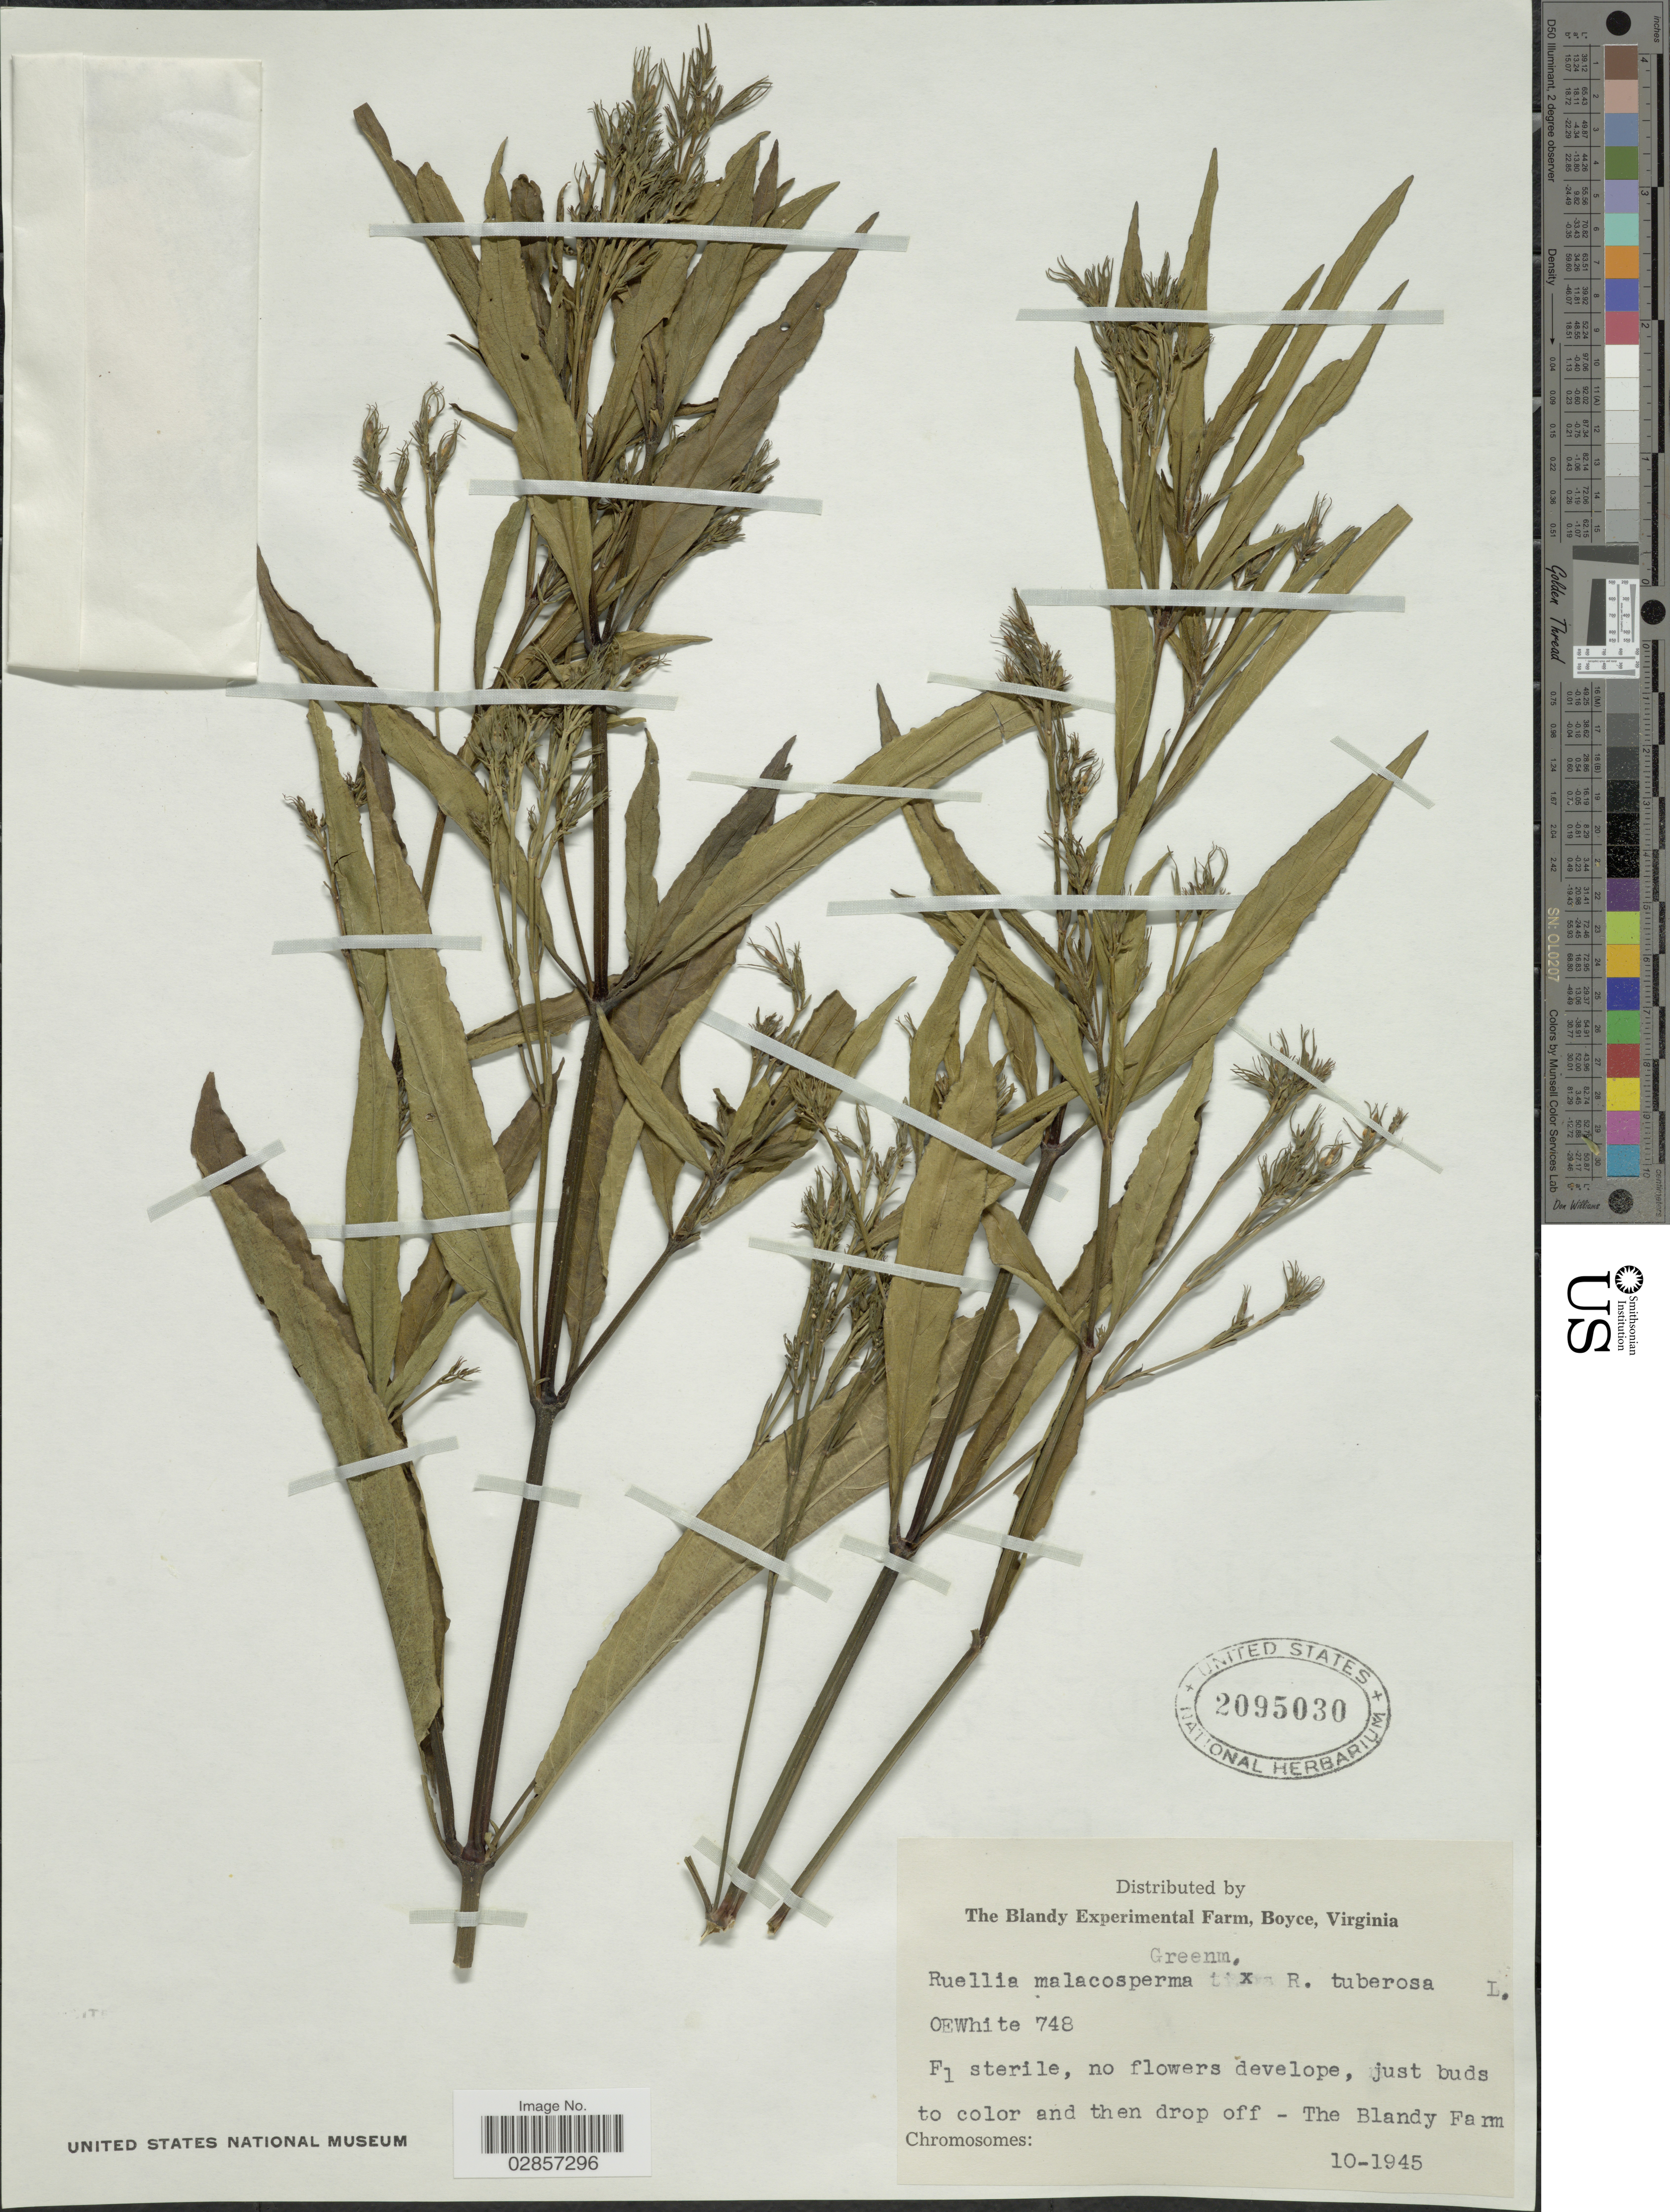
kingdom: Plantae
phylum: Tracheophyta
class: Magnoliopsida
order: Lamiales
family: Acanthaceae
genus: Ruellia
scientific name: Ruellia malacosperma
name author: Greenm.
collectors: O. E. White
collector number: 748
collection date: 1945-10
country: United States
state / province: Virginia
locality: The Blandy Farm.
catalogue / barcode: US 2095030